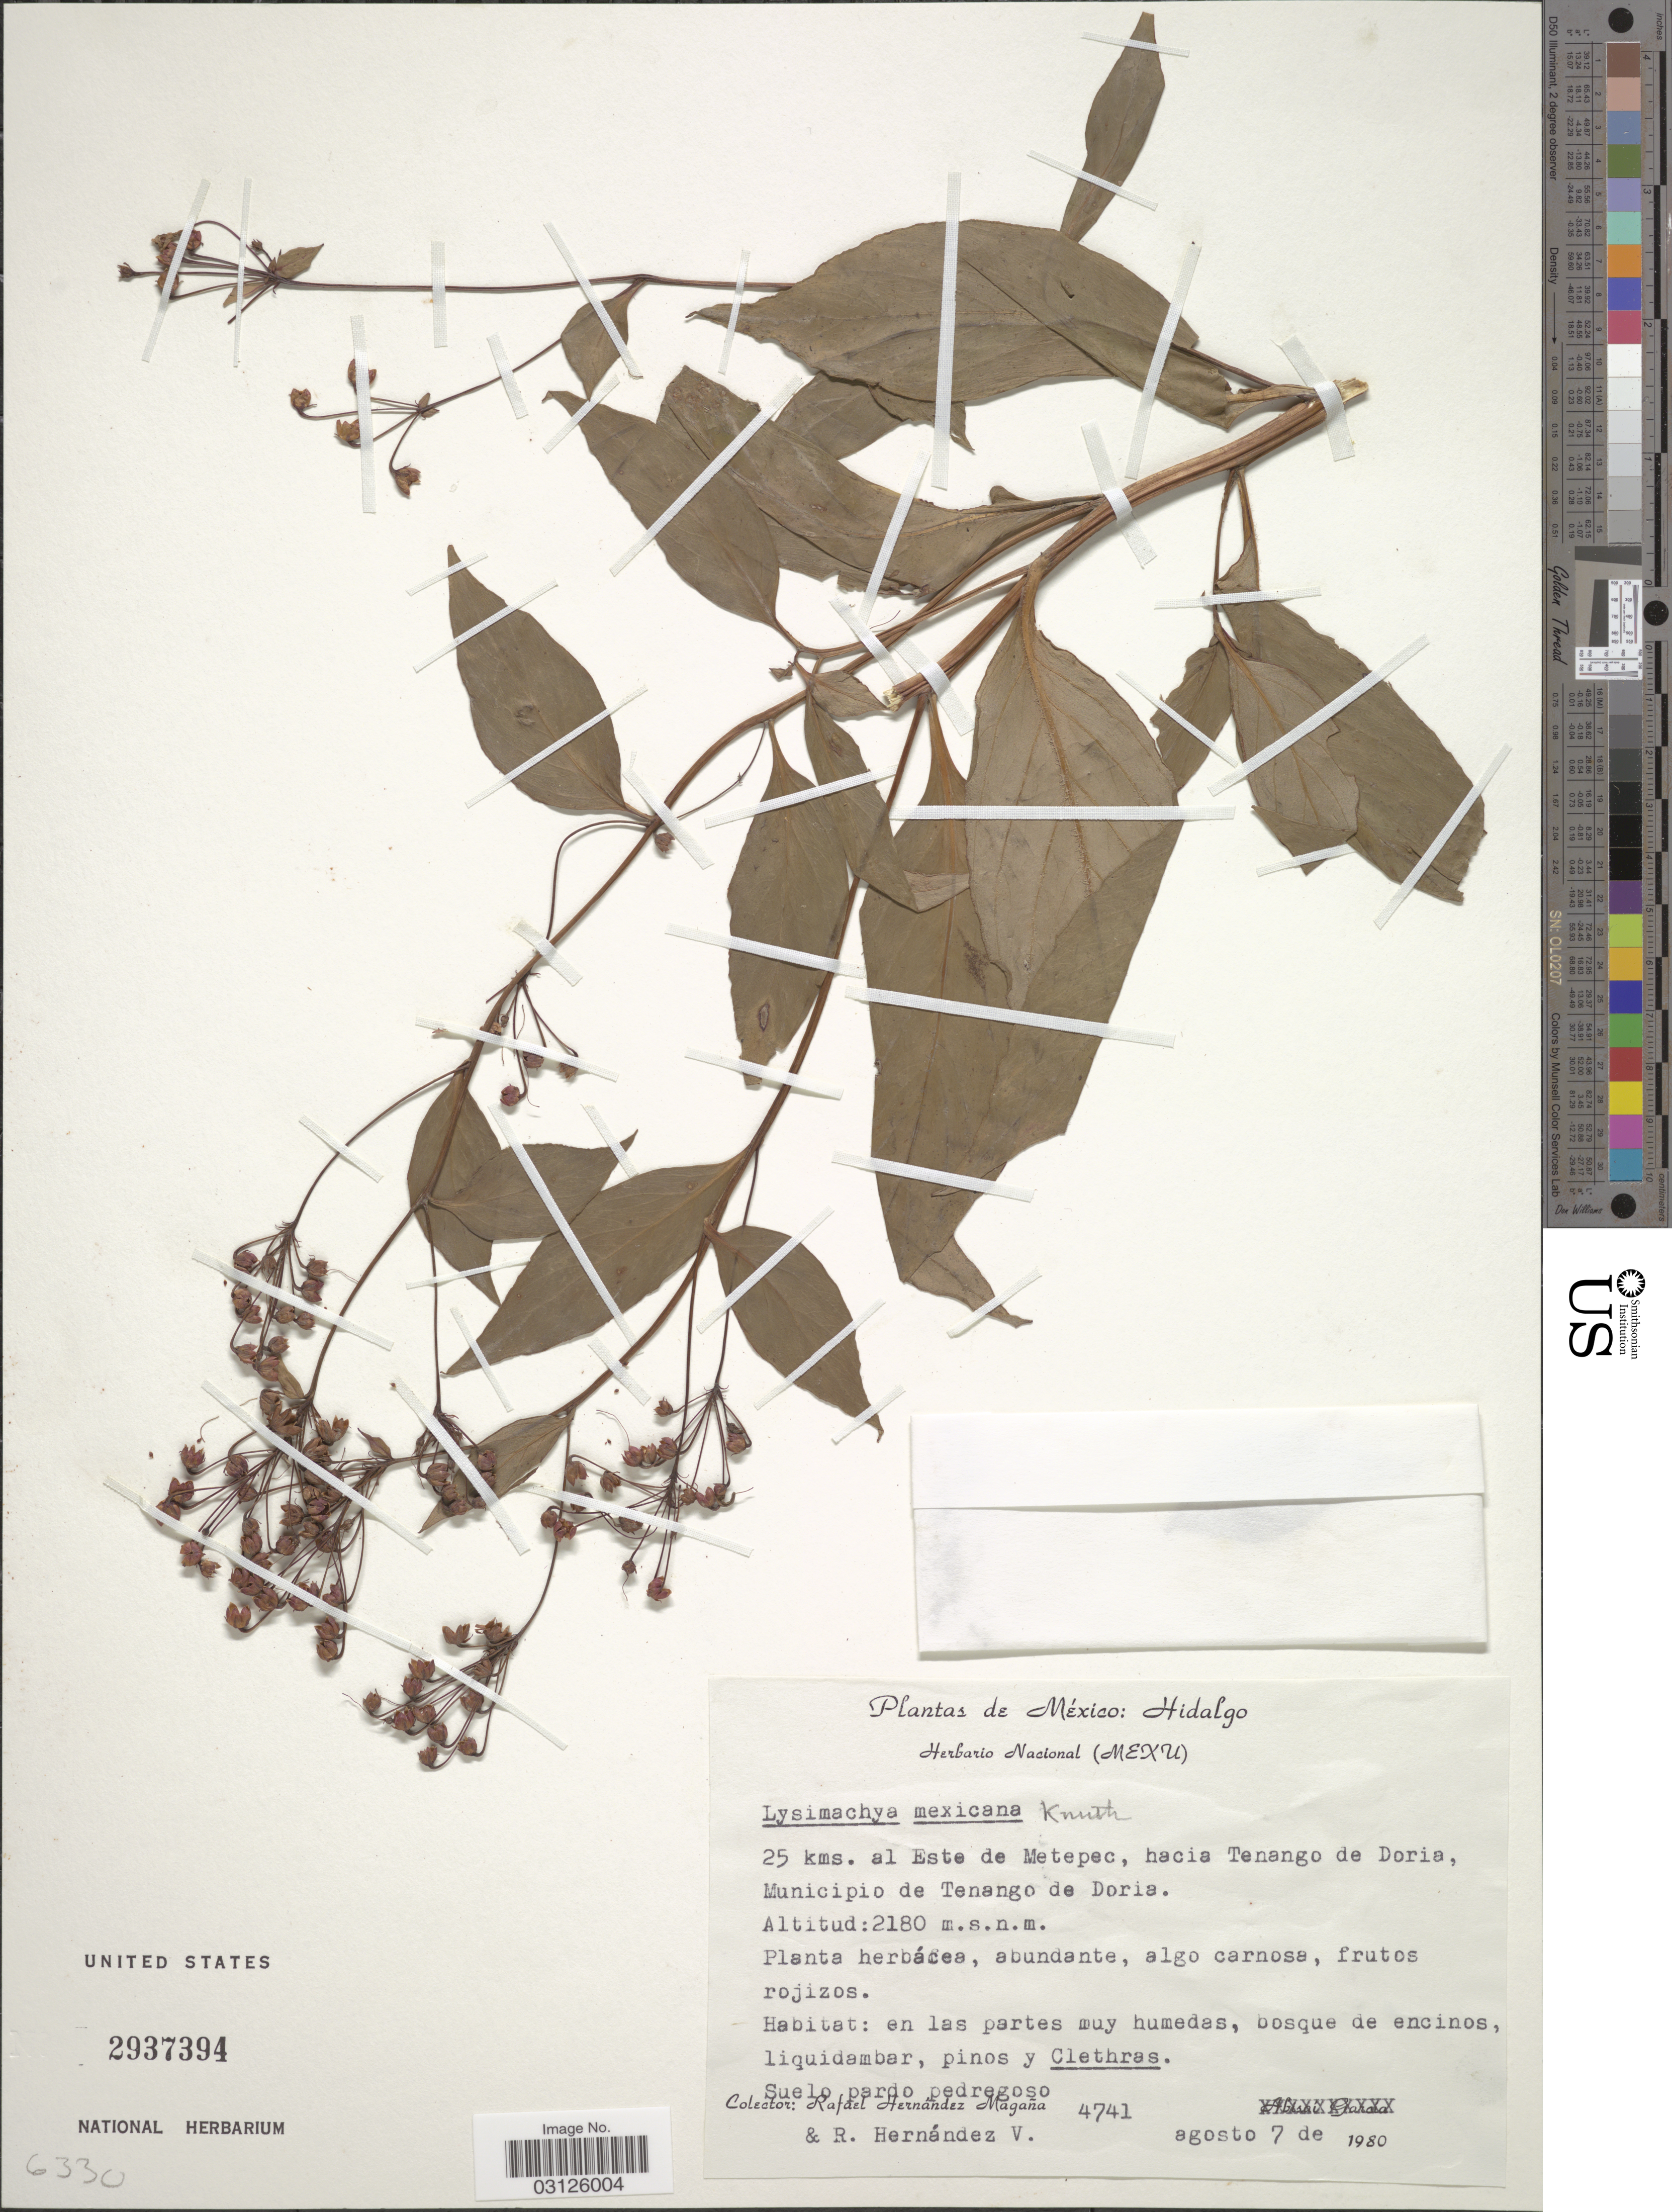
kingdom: Plantae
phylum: Tracheophyta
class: Magnoliopsida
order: Ericales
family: Primulaceae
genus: Lysimachia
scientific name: Lysimachia mexicana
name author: R. Knuth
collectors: R. Hernández-M. & R. Hernandez V.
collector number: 4741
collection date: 1980-08-07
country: Mexico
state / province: Hidalgo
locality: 25 kms. al Este de Metepec, hacia Tenango de Doria, Municipio de Tenango de Doria.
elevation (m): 2180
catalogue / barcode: US 2937394